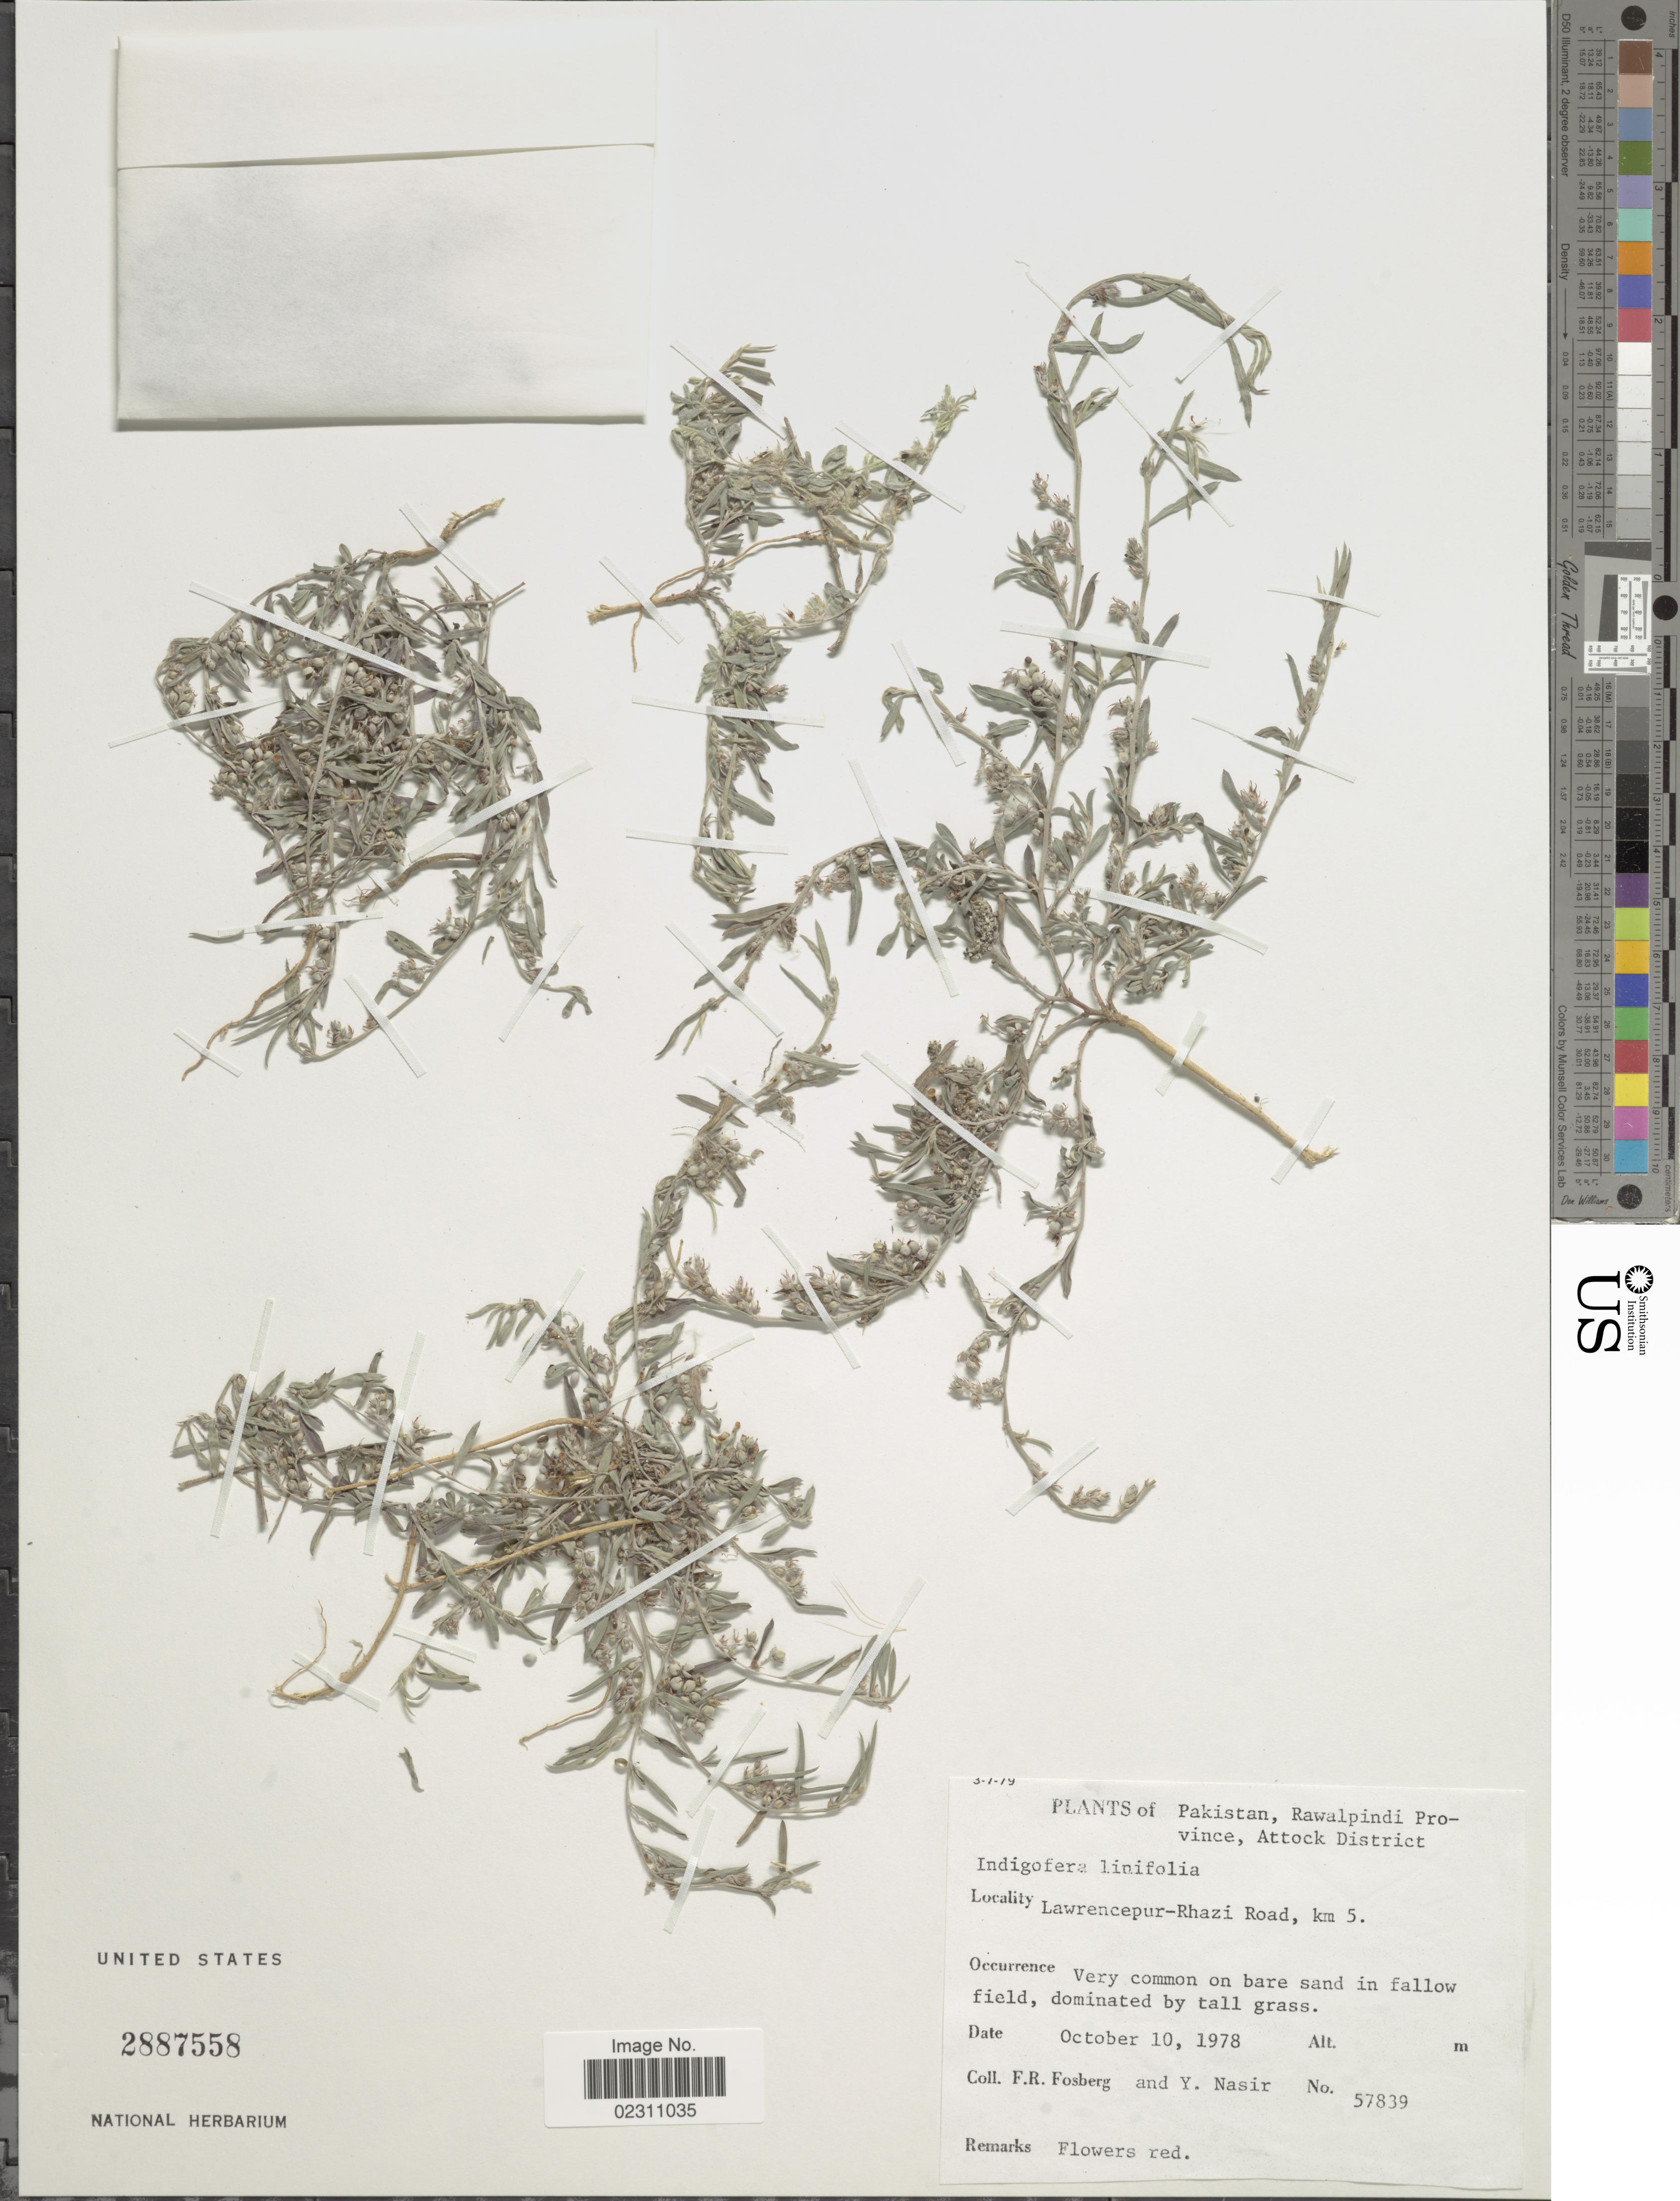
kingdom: Plantae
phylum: Tracheophyta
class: Magnoliopsida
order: Fabales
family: Fabaceae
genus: Indigofera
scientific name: Indigofera linifolia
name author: Retz.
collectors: F. R. Fosberg & Y. Nasir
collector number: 57839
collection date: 1978-10-10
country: Pakistan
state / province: Punjab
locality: Rawalpindi Province, Attock District, Lawrencepur-Rhazi Road, km 5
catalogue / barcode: US 2887558